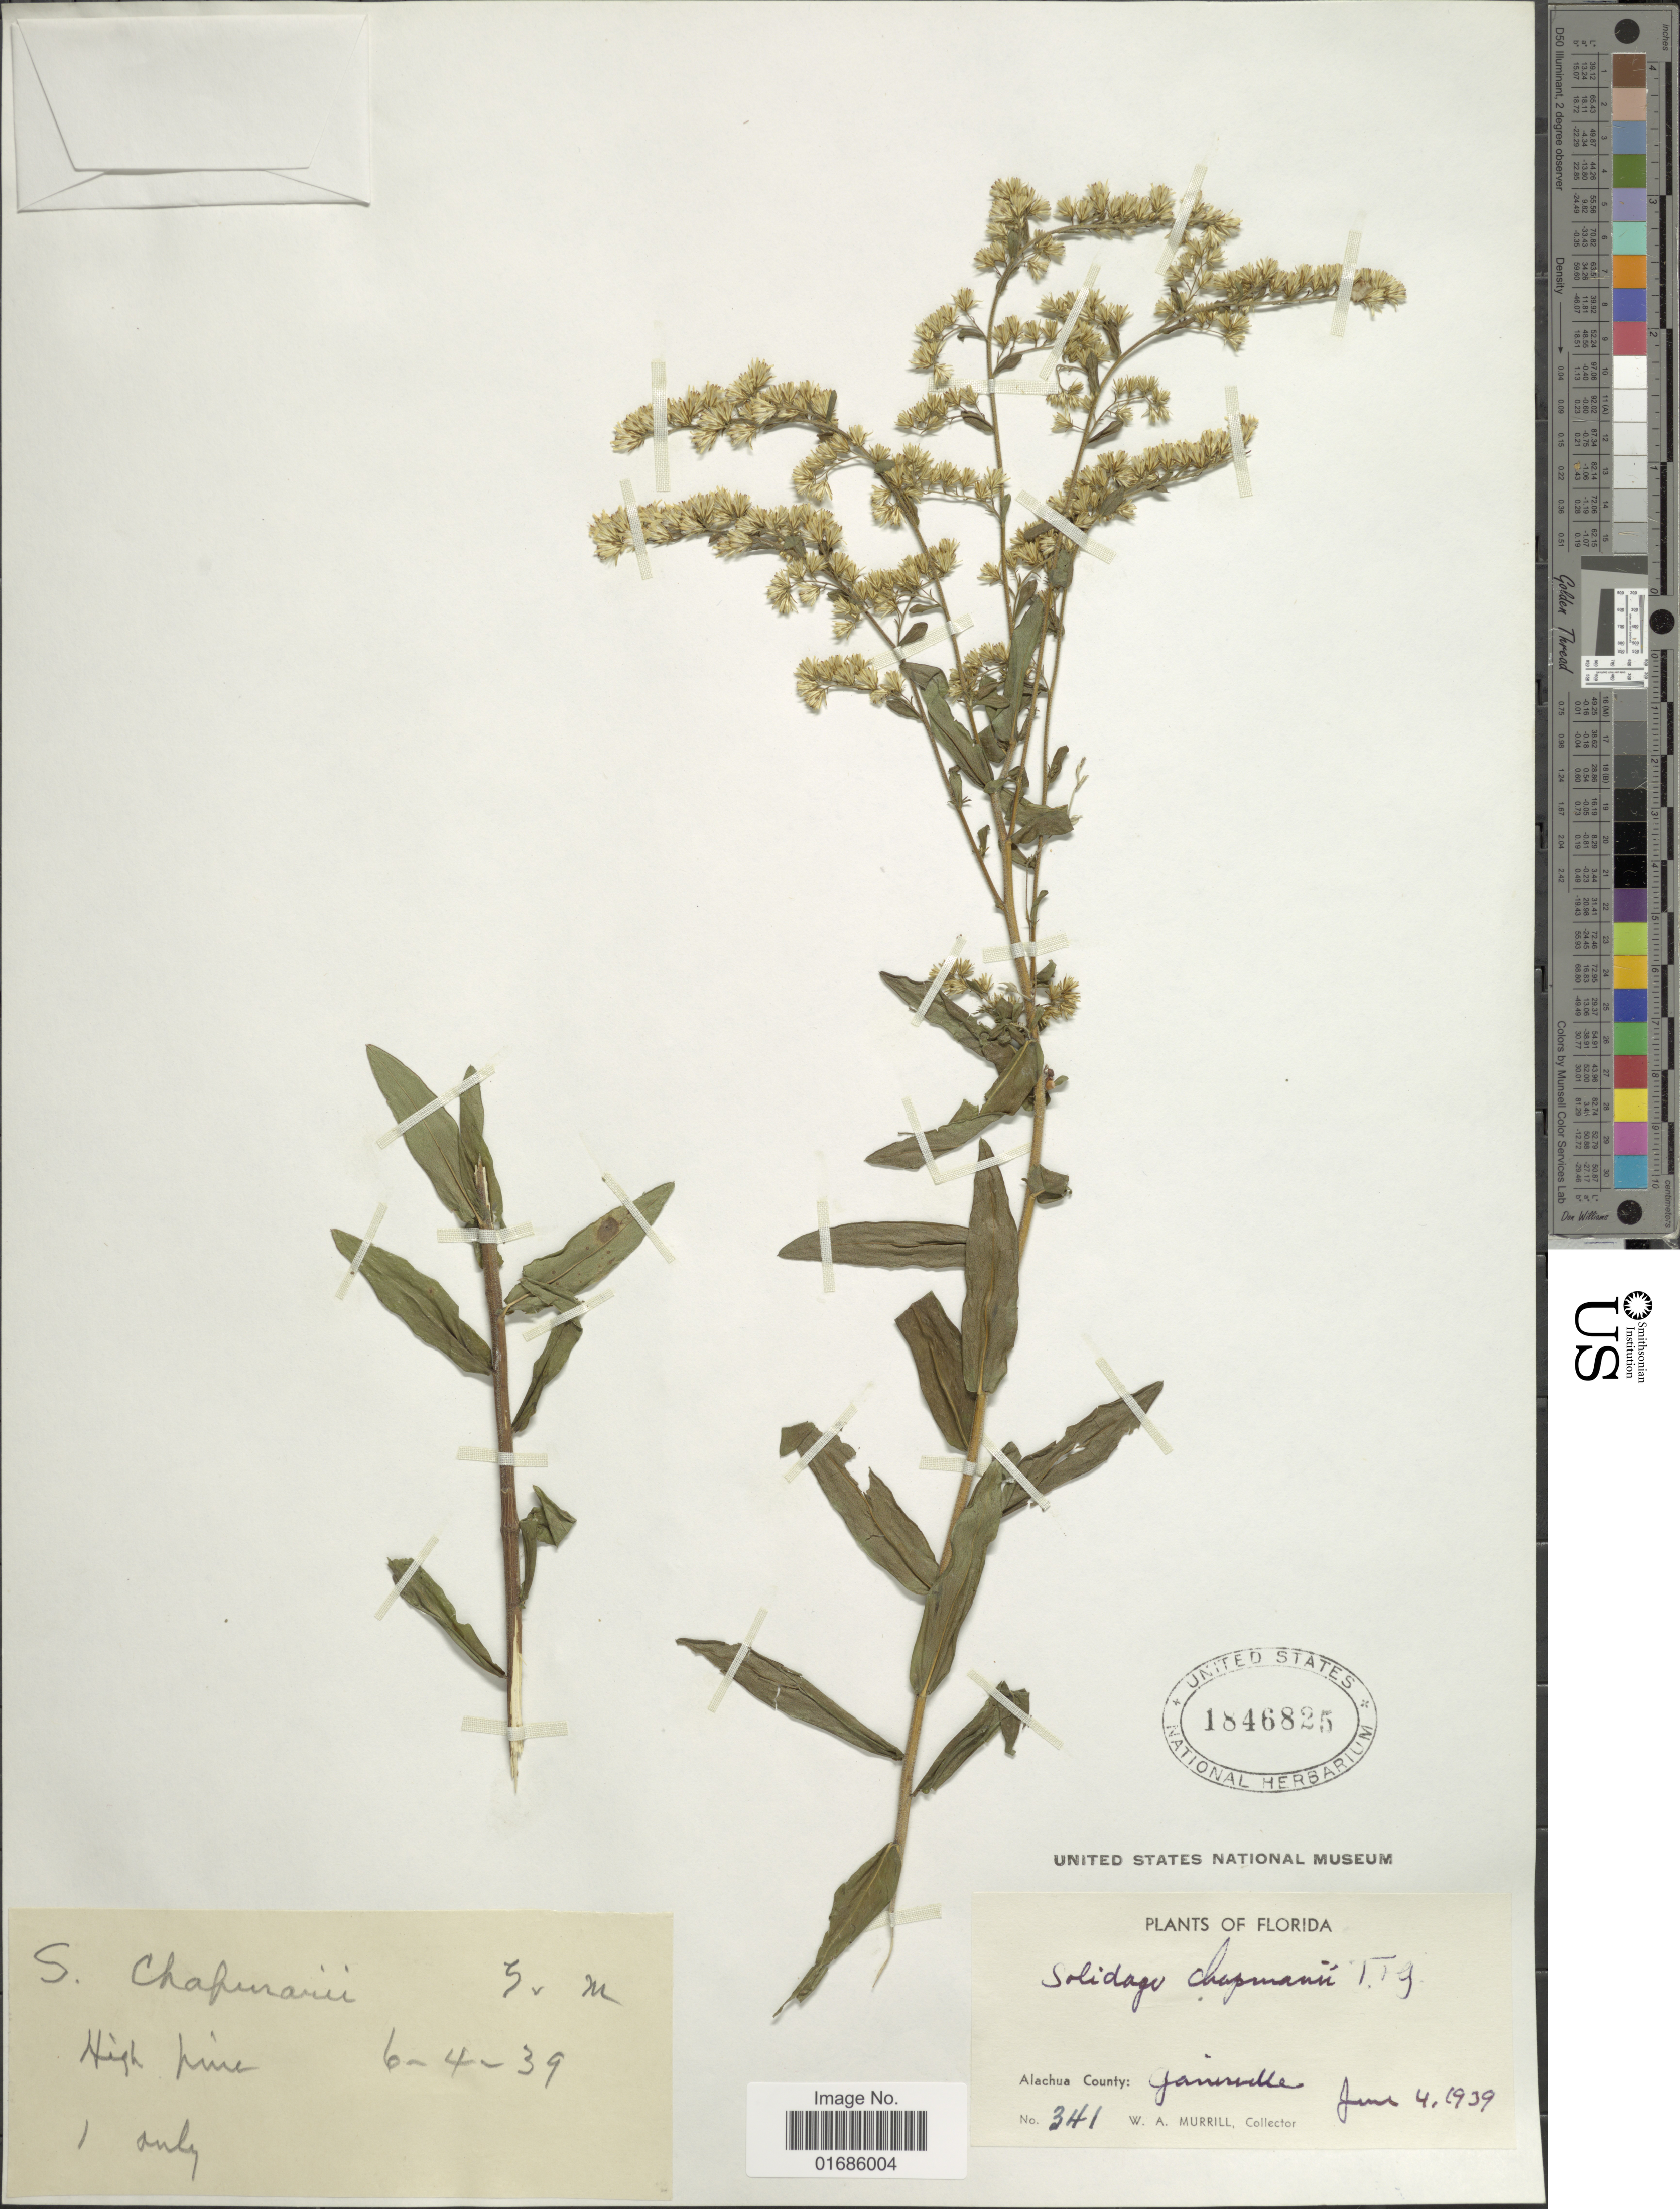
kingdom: Plantae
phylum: Tracheophyta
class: Magnoliopsida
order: Asterales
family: Asteraceae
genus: Solidago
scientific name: Solidago chapmanii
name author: Torr. & A. Gray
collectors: W. A. Murrill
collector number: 341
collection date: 1939-06-04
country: United States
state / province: Florida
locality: Alachua County, Gainesville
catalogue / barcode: US 1846825